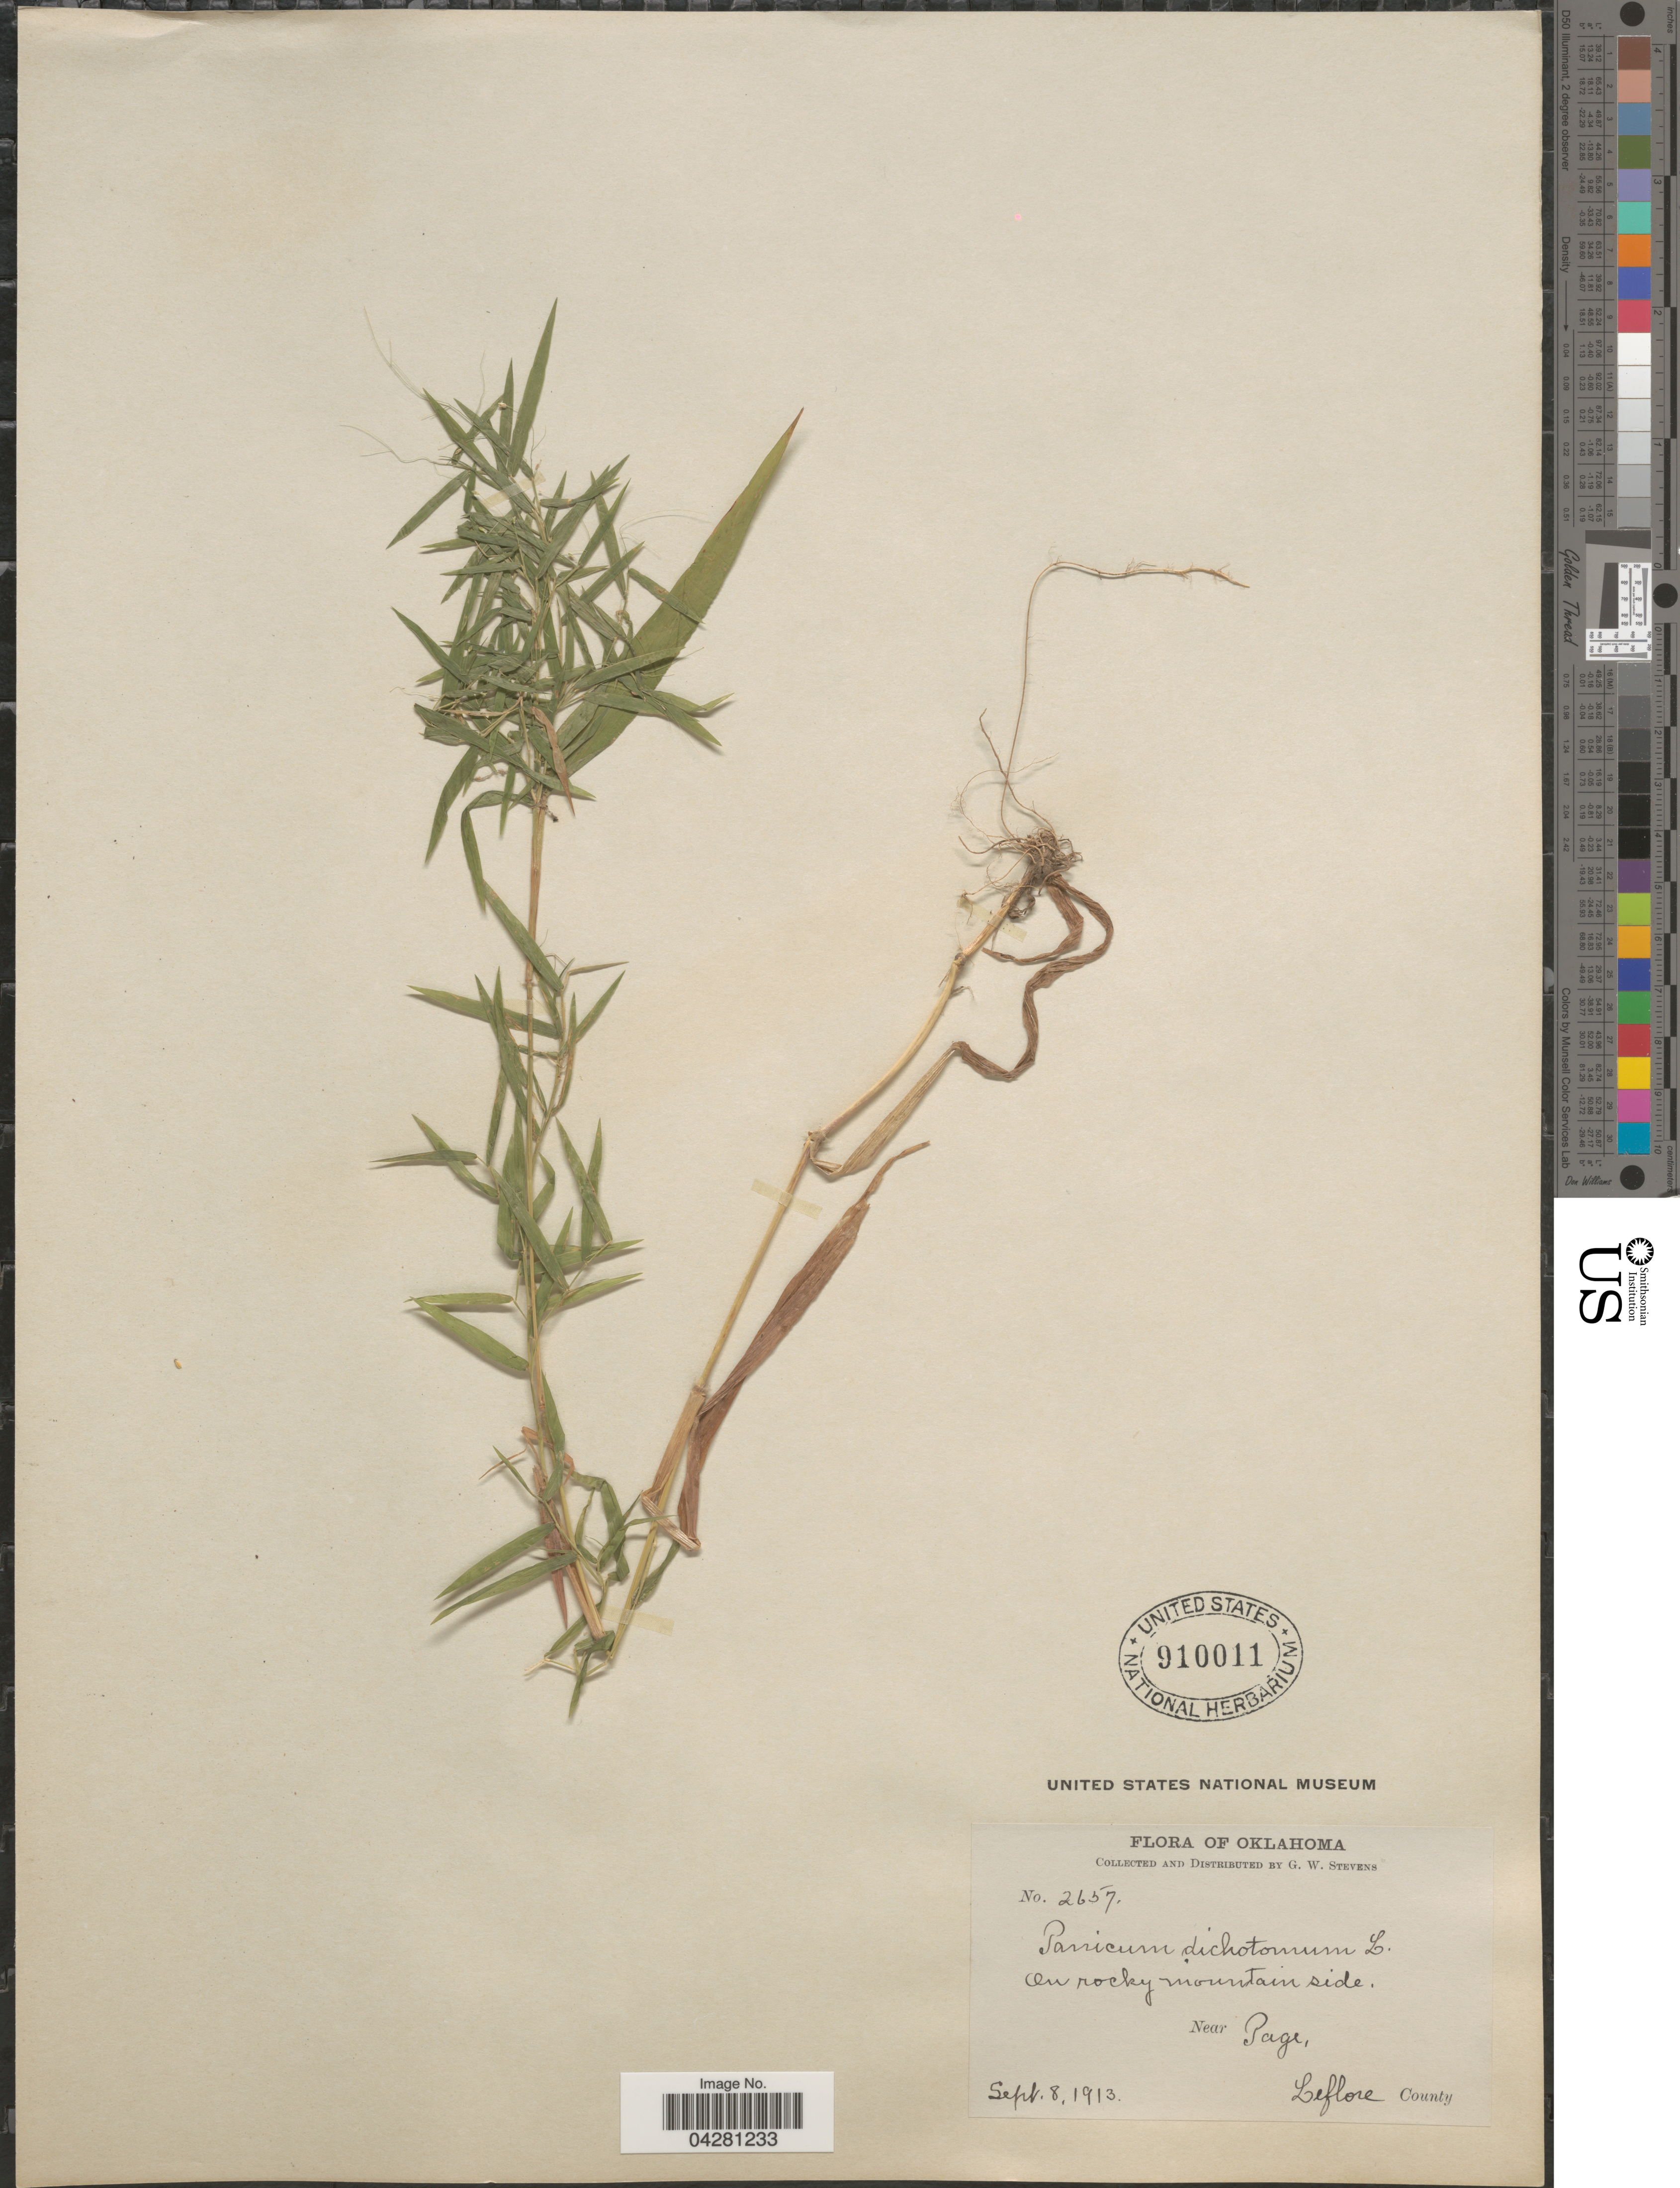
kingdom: Plantae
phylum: Tracheophyta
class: Liliopsida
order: Poales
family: Poaceae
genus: Dichanthelium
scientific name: Dichanthelium dichotomum var. dichotomum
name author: (L.) Gould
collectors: G. W. Stevens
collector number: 2657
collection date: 1913-09-08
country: United States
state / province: Oklahoma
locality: On rocky mountain side. Near Page, Leflore County.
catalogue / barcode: US 910011